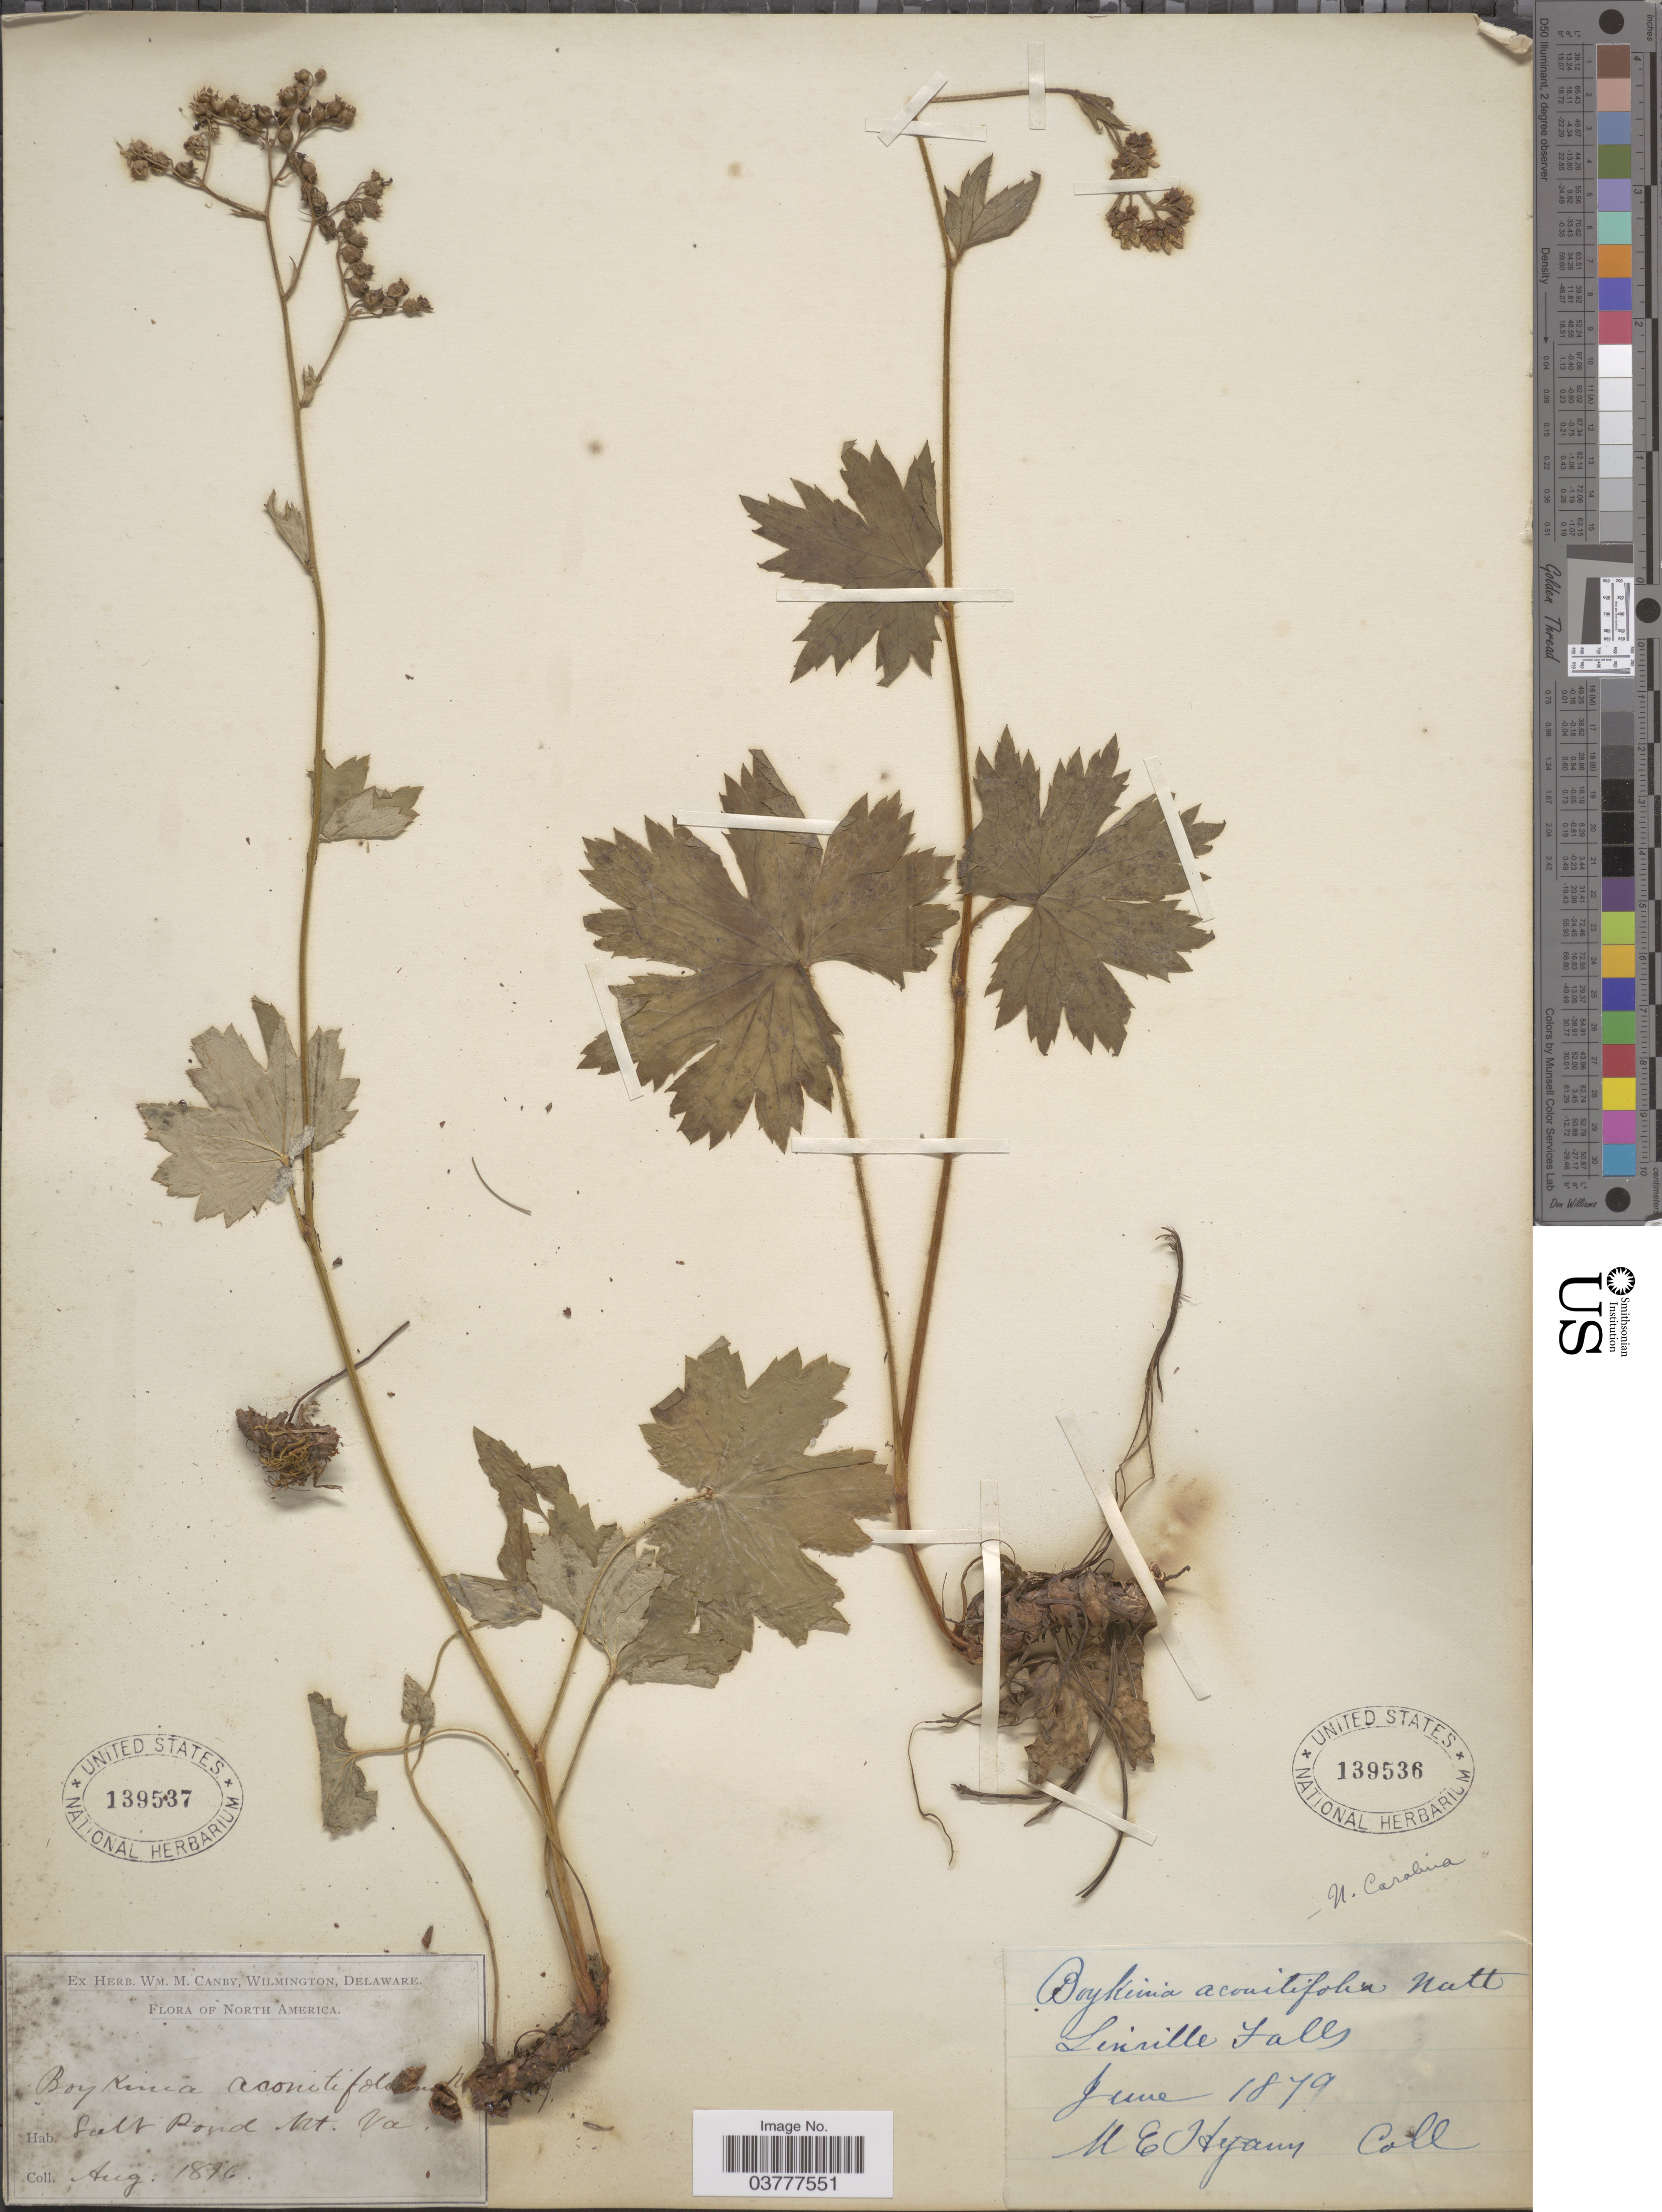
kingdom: Plantae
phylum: Tracheophyta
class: Magnoliopsida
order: Saxifragales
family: Saxifragaceae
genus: Boykinia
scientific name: Boykinia aconitifolia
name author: Nutt.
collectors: M. E. Hyams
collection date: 1879-06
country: United States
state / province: North Carolina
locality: Linville Falls.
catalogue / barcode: US 139536